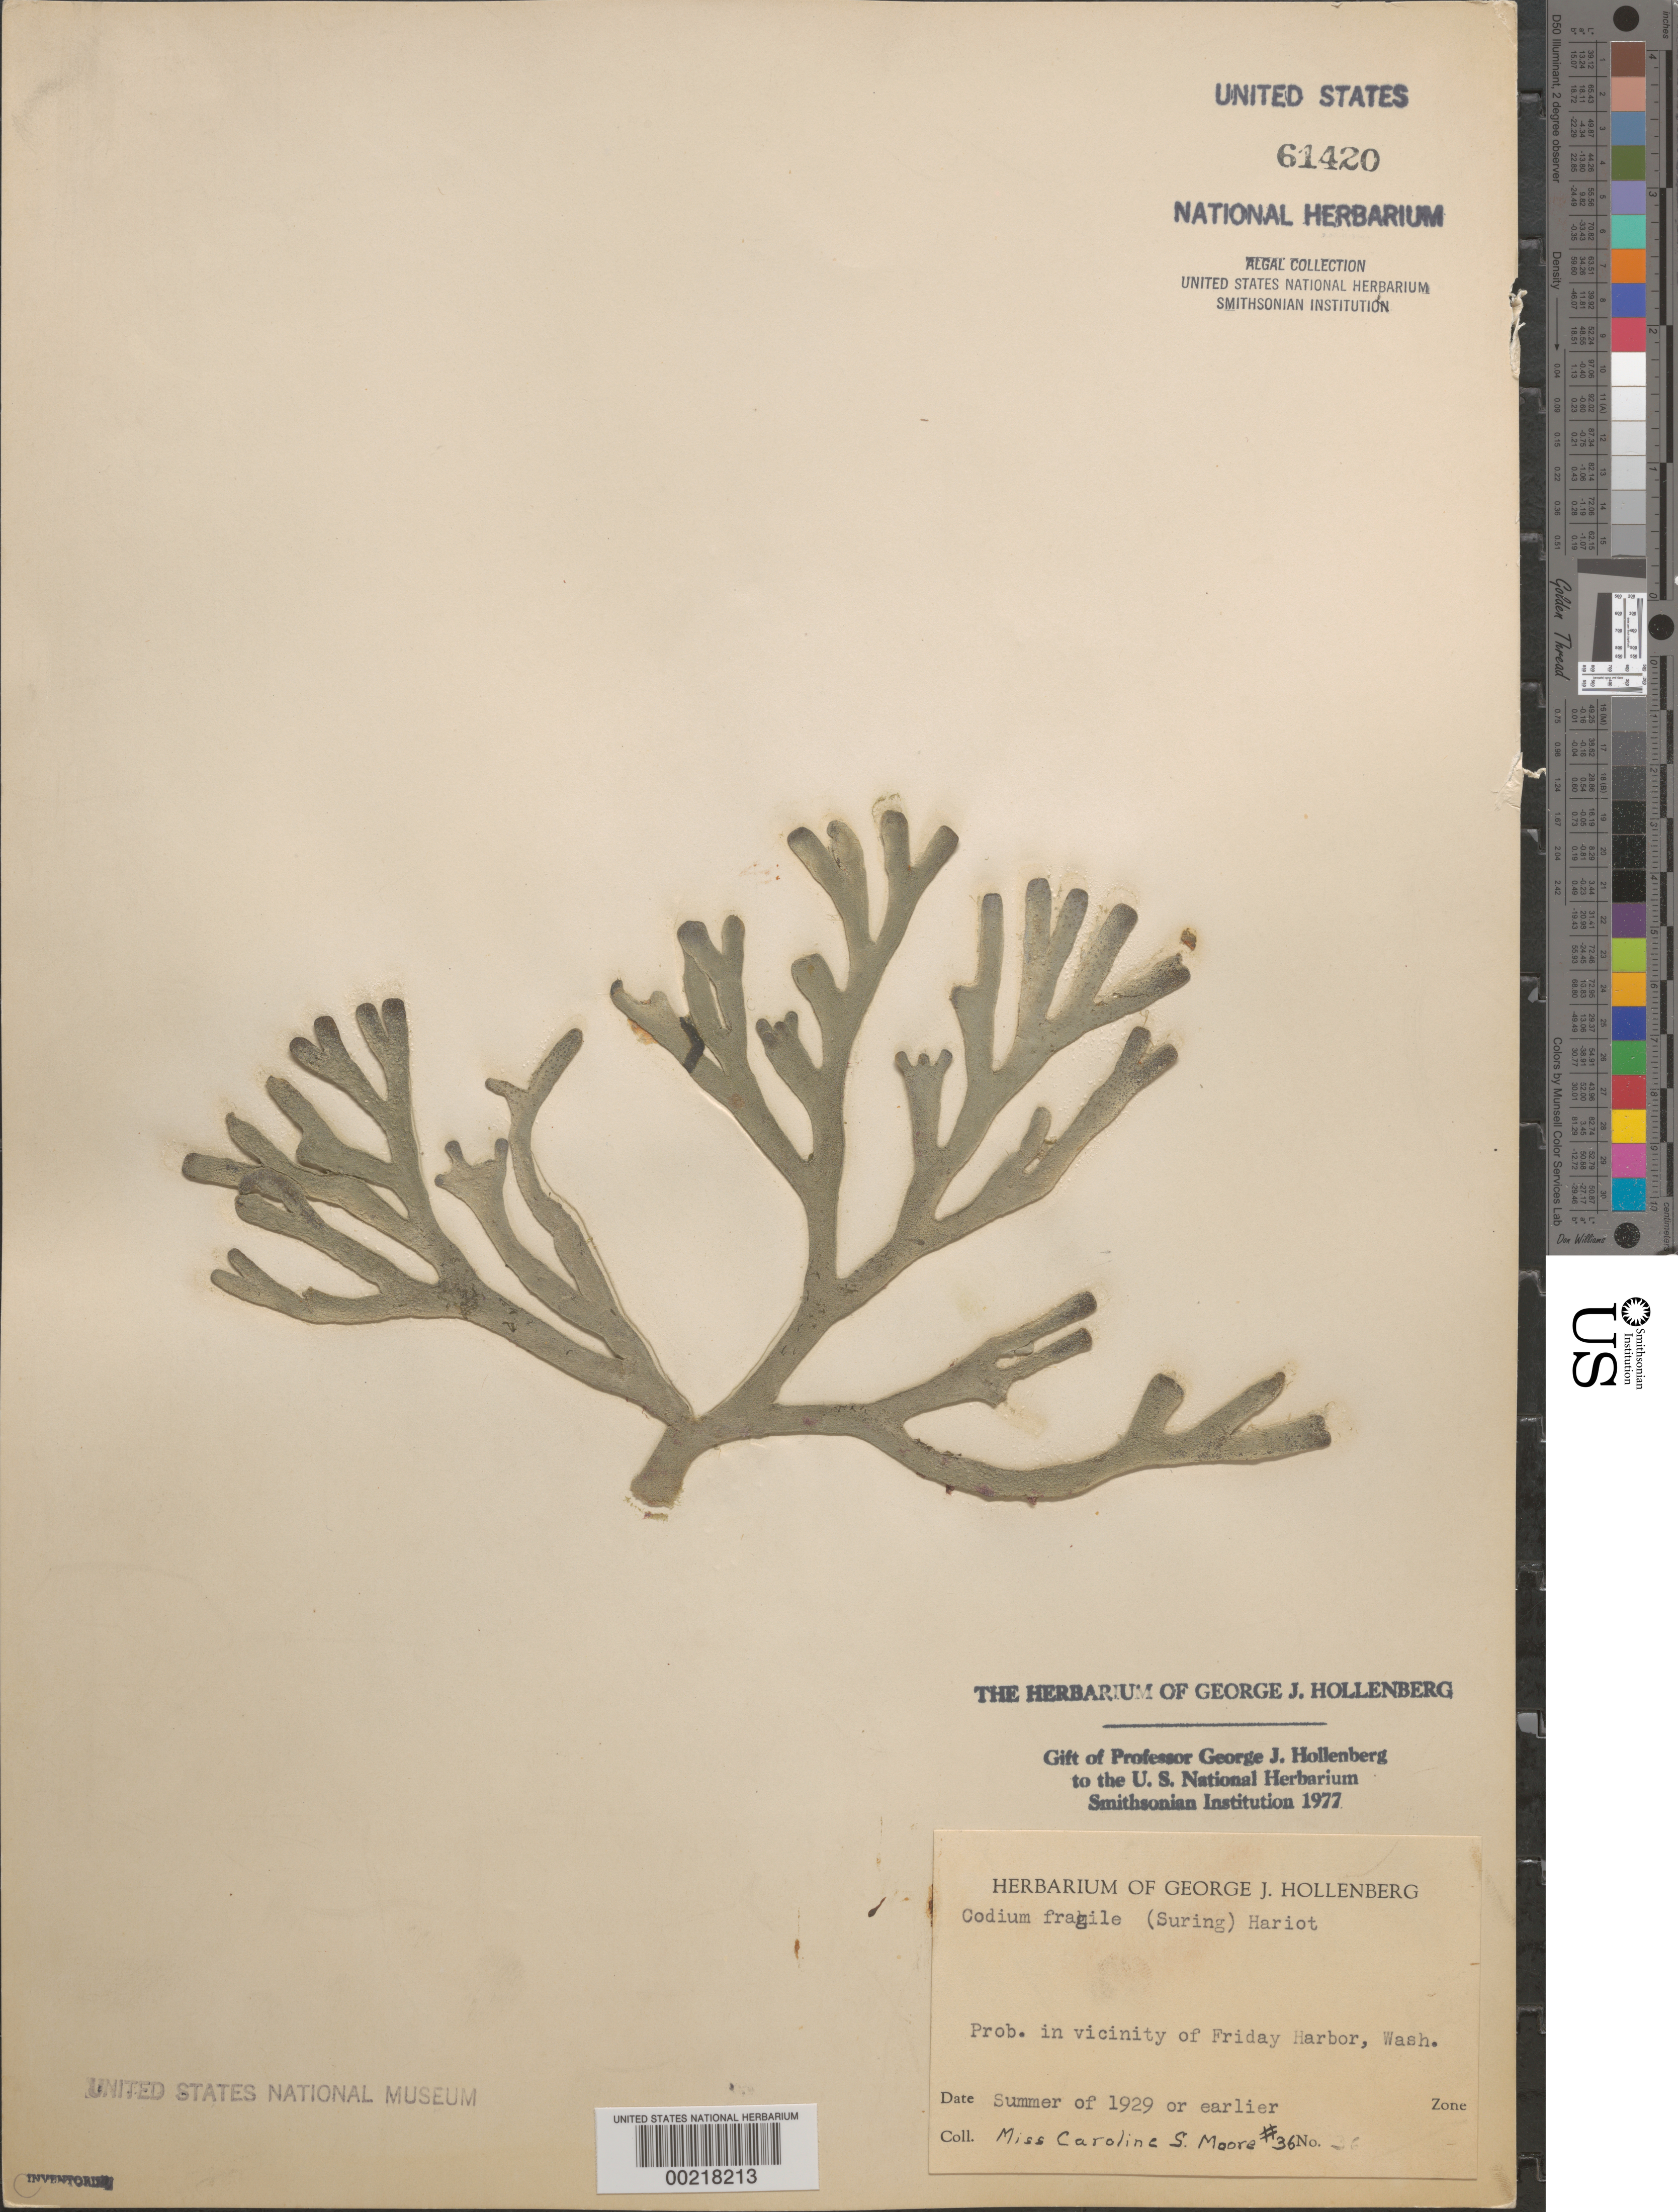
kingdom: Plantae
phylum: Chlorophyta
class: Ulvophyceae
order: Bryopsidales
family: Codiaceae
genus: Codium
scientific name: Codium fragile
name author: (Suringar) P. Hariot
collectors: C. Moore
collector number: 36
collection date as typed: Sum 1929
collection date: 1929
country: United States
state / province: Washington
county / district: San Juan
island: San Juan Island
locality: Probably Friday Harbor area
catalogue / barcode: US 61420